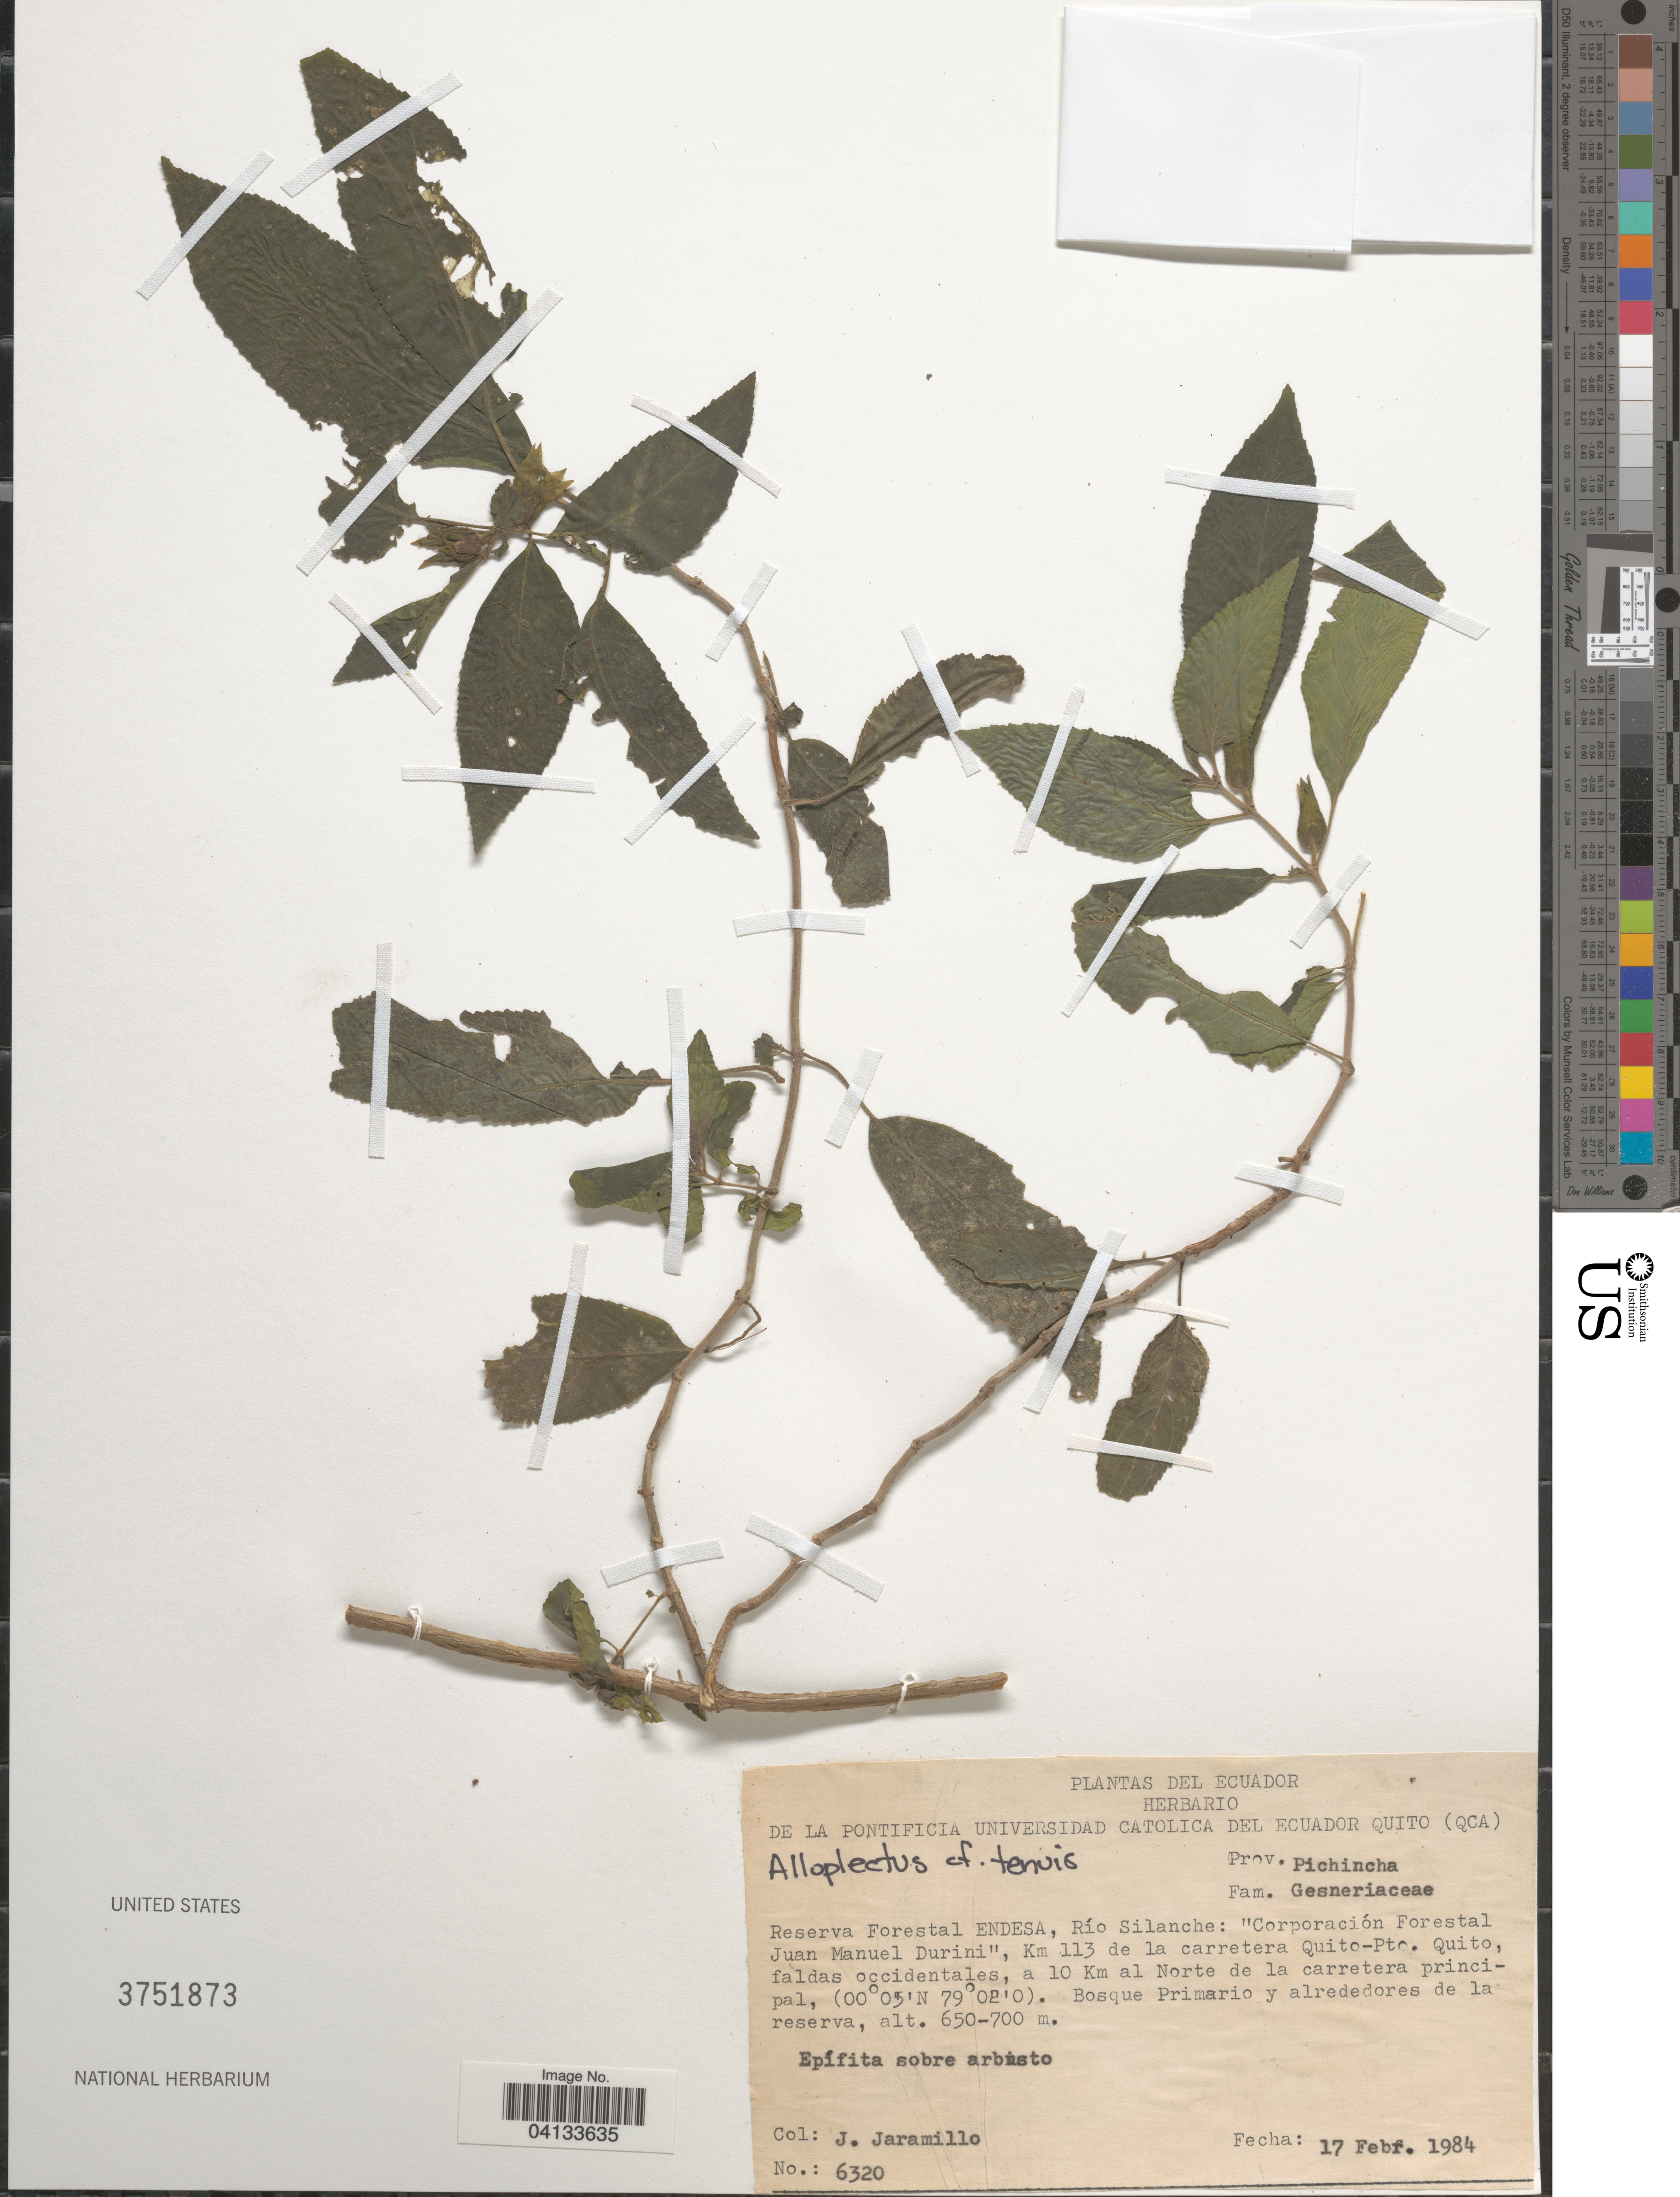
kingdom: Plantae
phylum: Tracheophyta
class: Magnoliopsida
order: Lamiales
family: Gesneriaceae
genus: Alloplectus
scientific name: Alloplectus tenuis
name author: Benth.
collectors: J. Jaramillo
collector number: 6320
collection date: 1984-02-17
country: Ecuador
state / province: Pichincha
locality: Reserva Forestal ENDESA, Río Silanche: "Corporación Forestal Juan Manuel Durini", Km 113 de la carretera Quito-Pto. Quito, faldas occidentales, a 10 Km al Norte de la carretera principal.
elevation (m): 650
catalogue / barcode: US 3751873